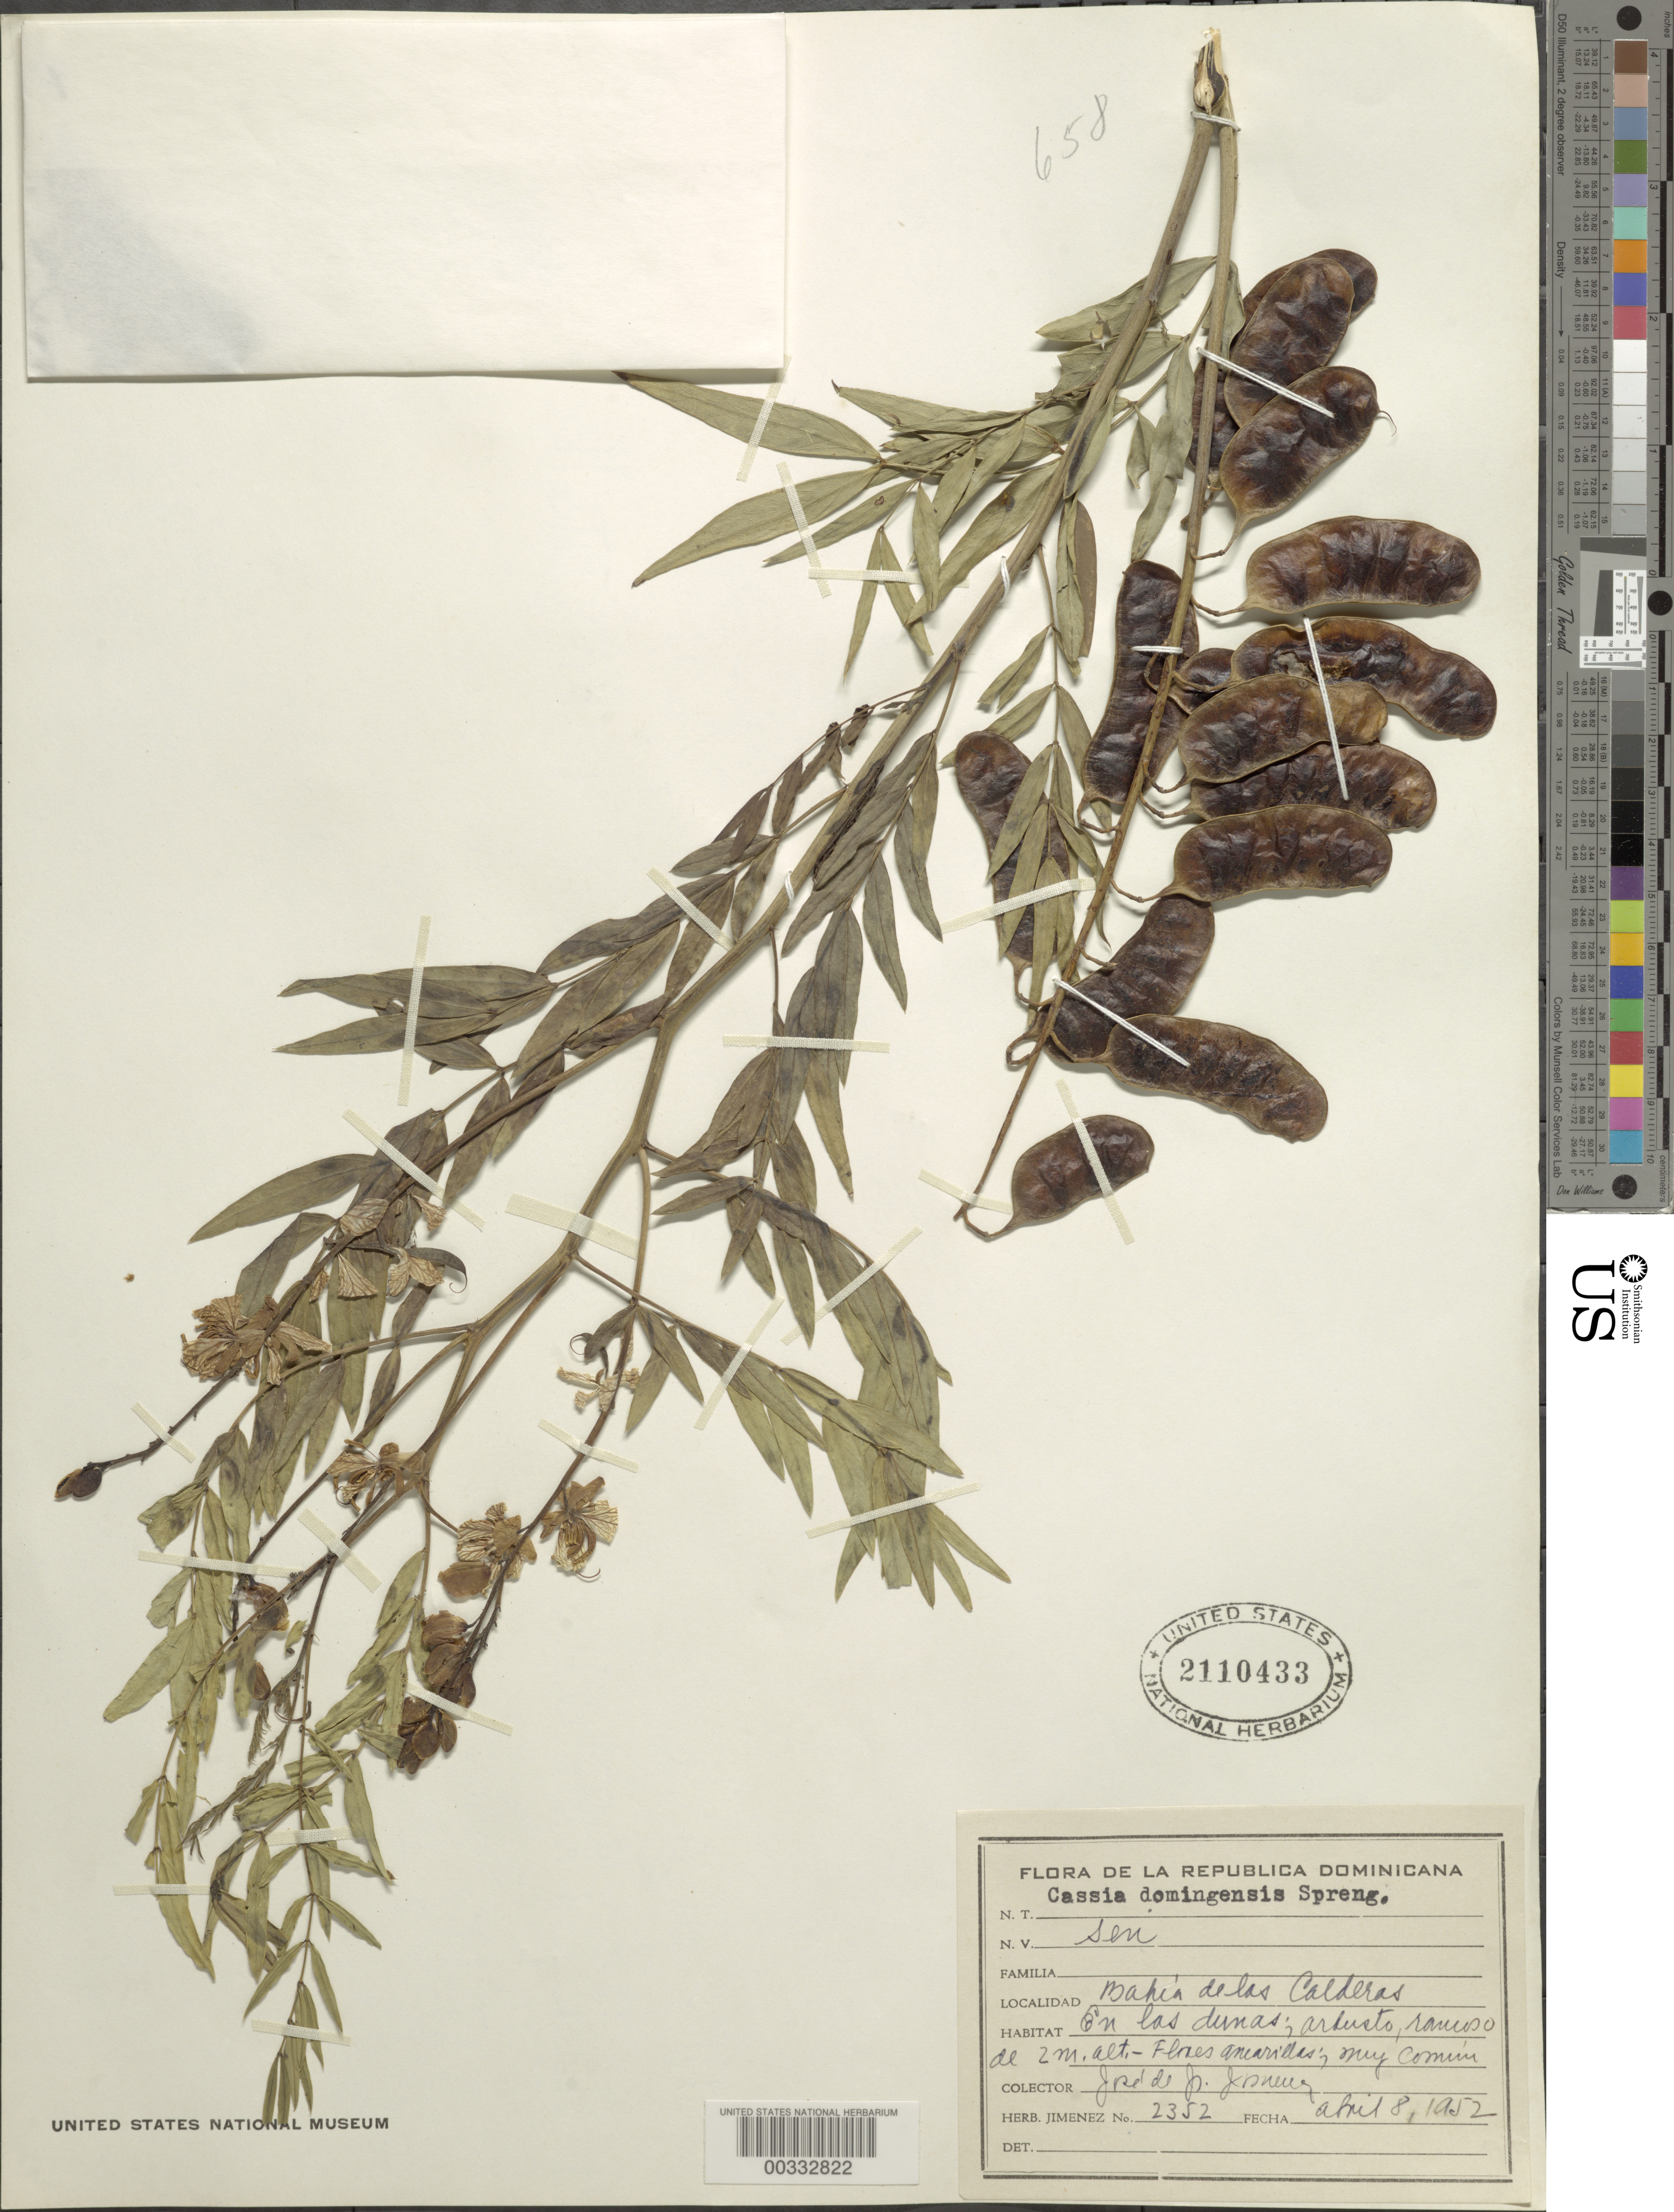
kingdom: Plantae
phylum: Tracheophyta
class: Magnoliopsida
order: Fabales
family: Fabaceae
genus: Senna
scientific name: Senna domingensis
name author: (Spreng.) H.S. Irwin & Barneby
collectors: J. J. Jiménez Almonte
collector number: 2352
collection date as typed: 08 Apr 1952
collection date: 1952-04-08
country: Dominican Republic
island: Hispaniola Island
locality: Bahia de las calderas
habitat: In the dunes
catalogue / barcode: US 2110433